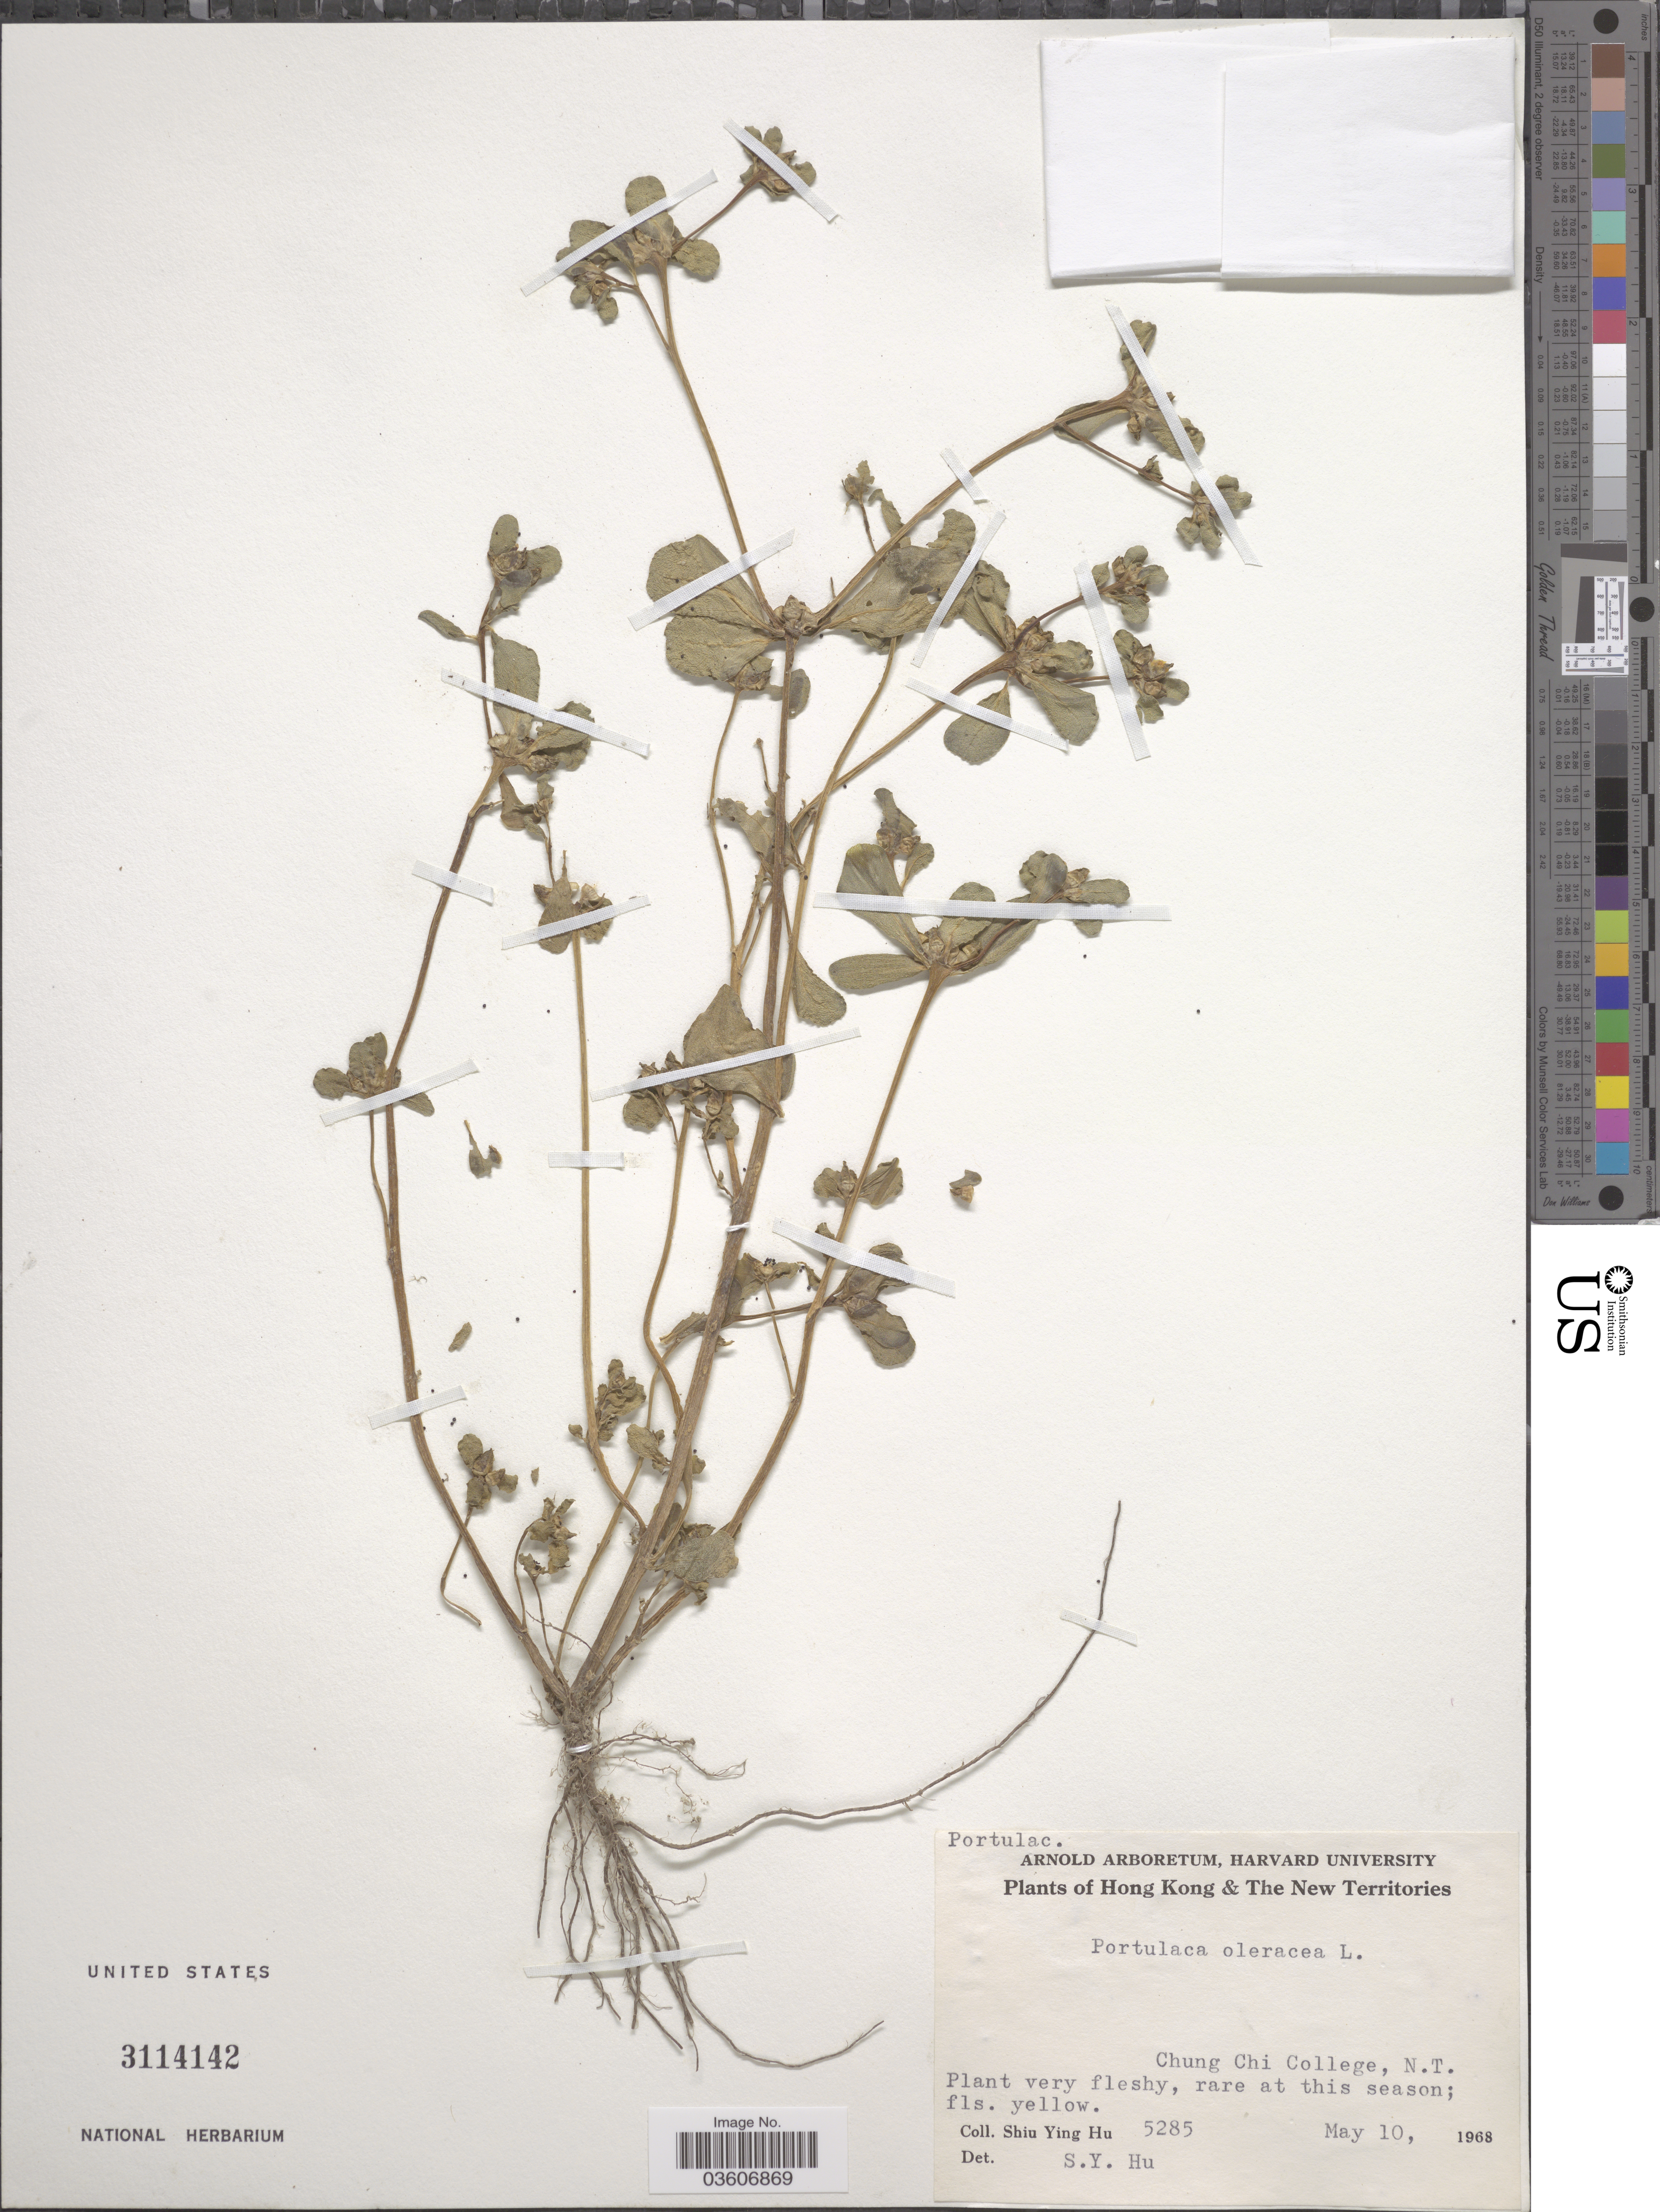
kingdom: Plantae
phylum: Tracheophyta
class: Magnoliopsida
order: Caryophyllales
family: Portulacaceae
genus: Portulaca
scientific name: Portulaca oleracea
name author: L.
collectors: S. Y. Hu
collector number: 5285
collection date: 1968-05-10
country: China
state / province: Hong Kong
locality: The New Territories, Chung Chi College.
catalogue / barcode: US 3114142